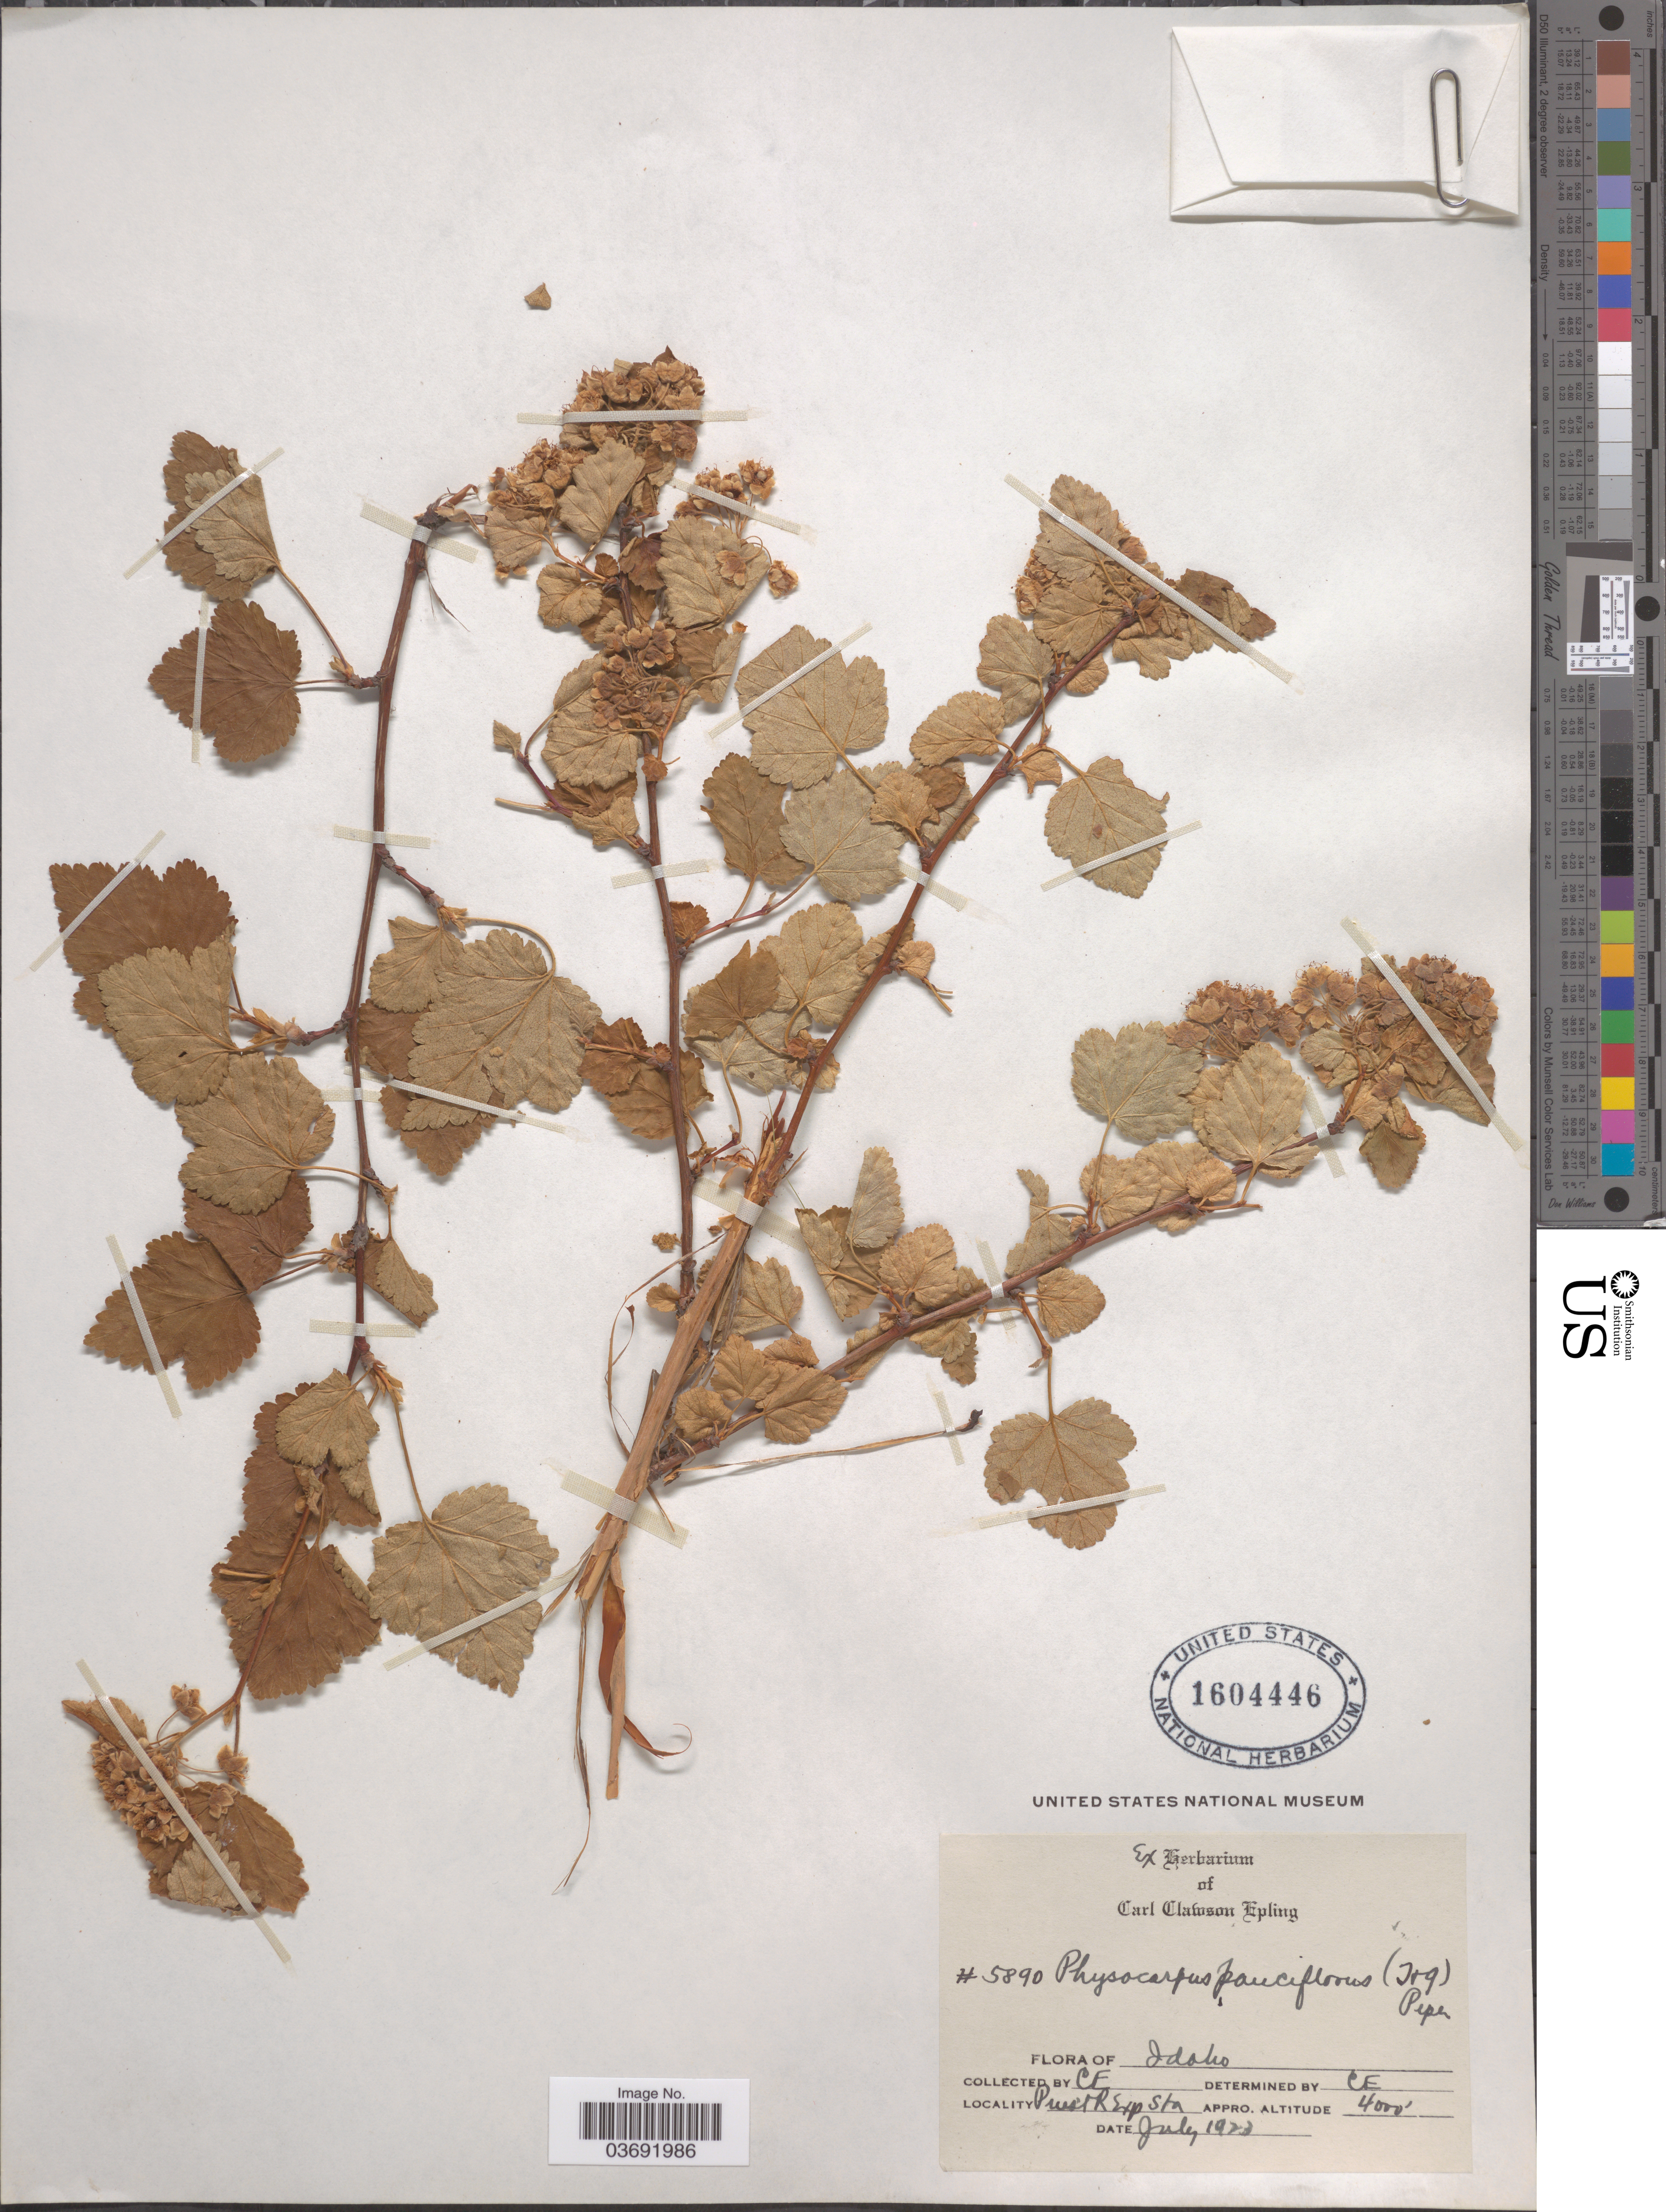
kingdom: Plantae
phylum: Tracheophyta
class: Magnoliopsida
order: Rosales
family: Rosaceae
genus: Physocarpus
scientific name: Physocarpus malvaceus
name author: (Greene) Kuntze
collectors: C. C. Epling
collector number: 5890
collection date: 1923-07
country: United States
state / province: Idaho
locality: Priest R Exp Sta.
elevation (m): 1219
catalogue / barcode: US 1604446